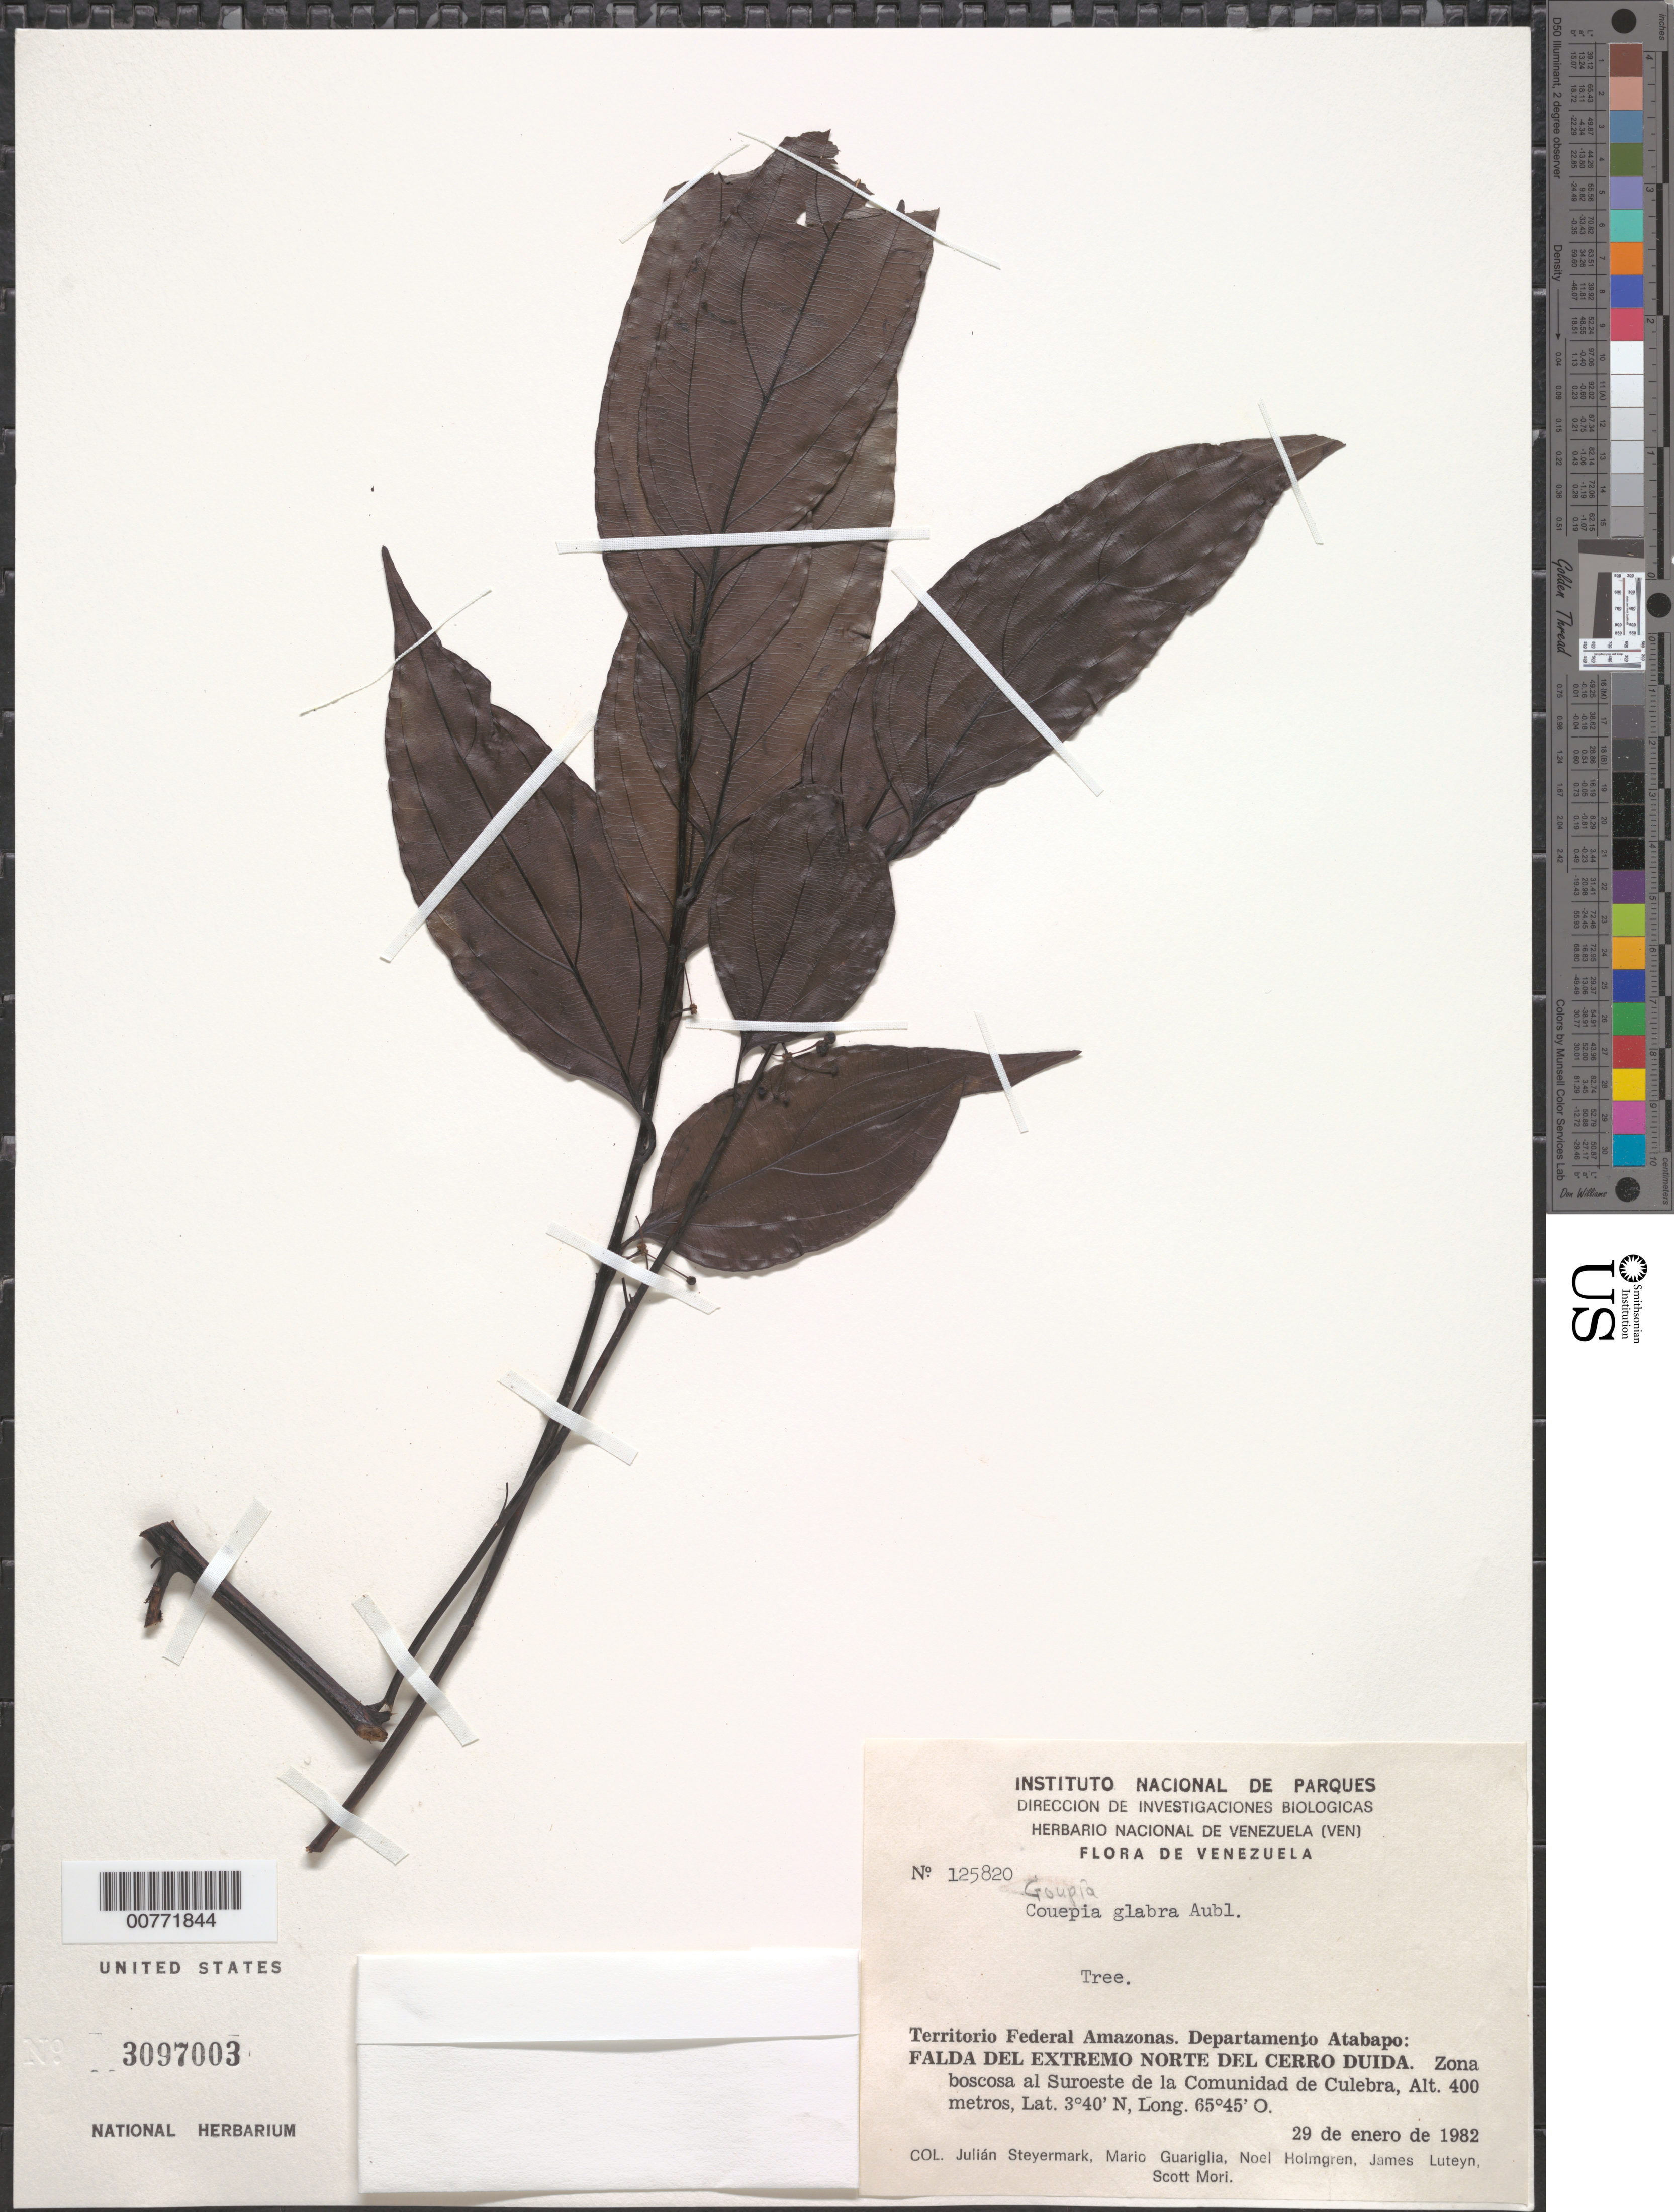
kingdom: Plantae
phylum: Tracheophyta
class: Magnoliopsida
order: Malpighiales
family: Goupiaceae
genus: Goupia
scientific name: Goupia glabra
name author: Aubl.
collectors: J. Steyermark, M. Guariglia P., N. H. Holmgren, J. L. Luteyn & S. Mori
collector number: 125820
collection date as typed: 29-Jan-82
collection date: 1982-01-29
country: Venezuela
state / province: Amazonas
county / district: Atabapo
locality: Cerro Duida, SW of Communidades de Culebra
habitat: Zona boscosa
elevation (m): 400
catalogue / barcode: US 3097003